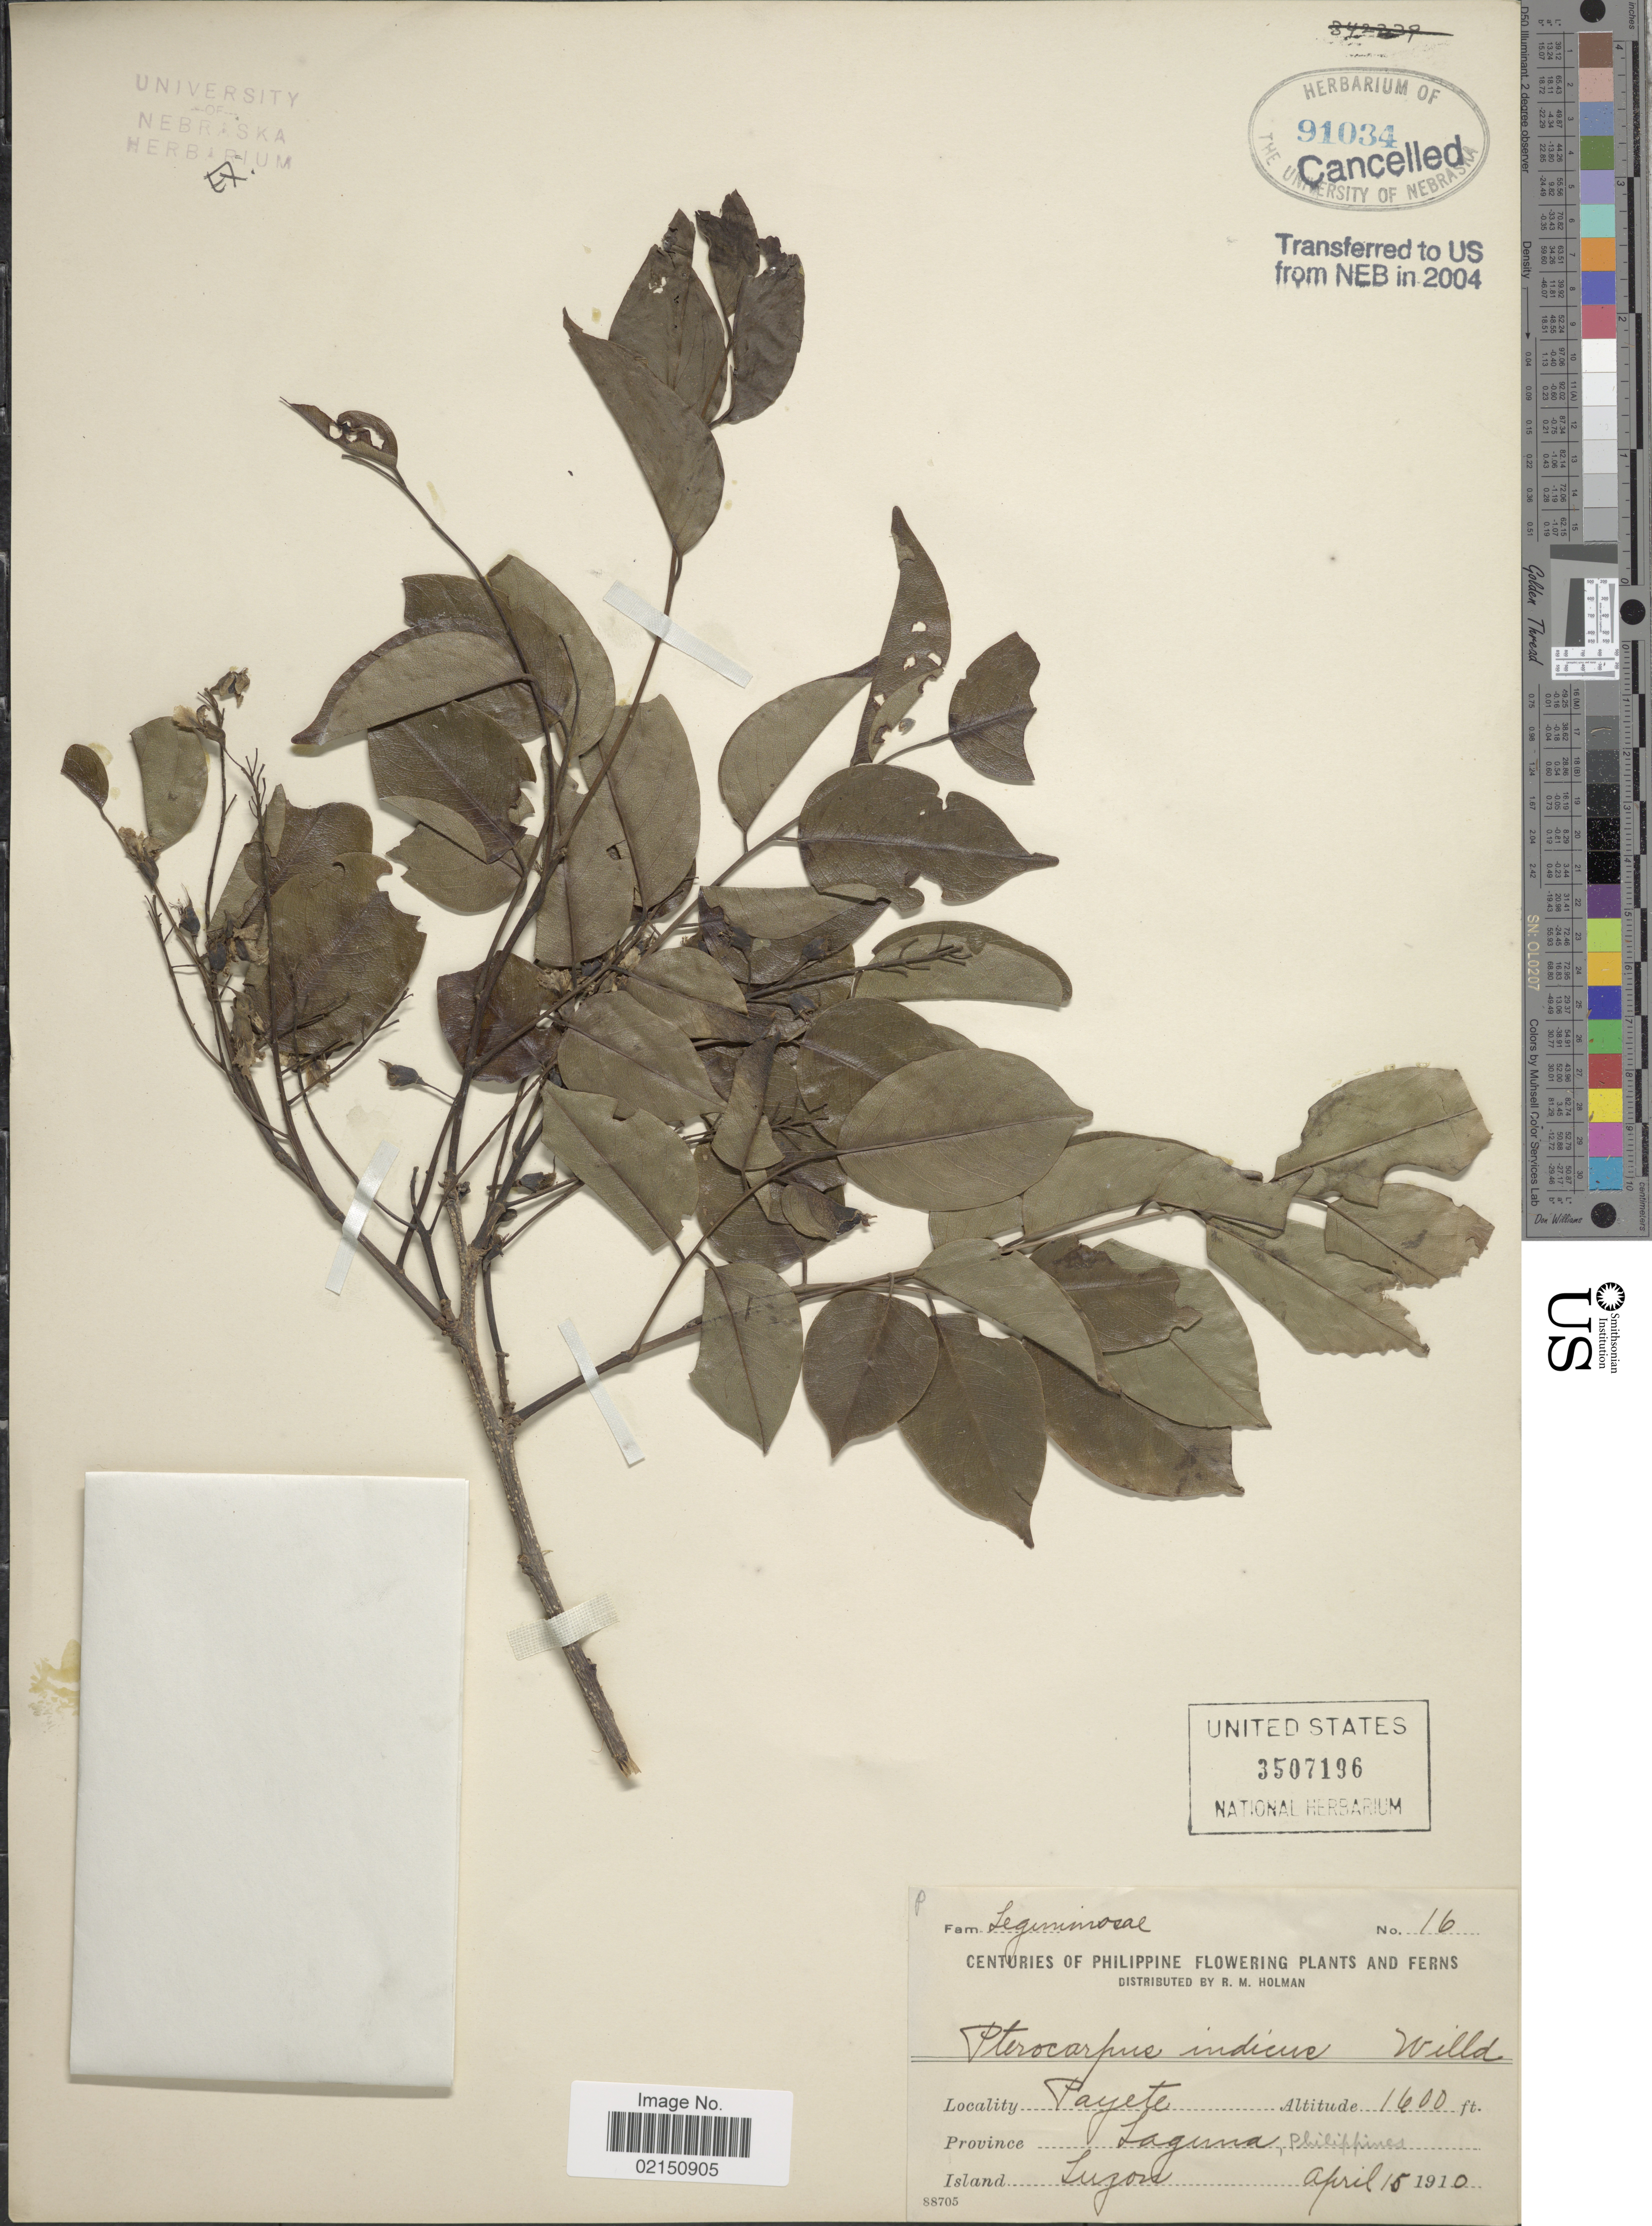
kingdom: Plantae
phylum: Tracheophyta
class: Magnoliopsida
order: Fabales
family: Fabaceae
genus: Pterocarpus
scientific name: Pterocarpus indicus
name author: Willd.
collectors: R. Holman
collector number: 16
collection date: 1910-04-15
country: Philippines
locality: Centuries of Philippine Flowering and Ferns, Payete, Province Laguna, Island Luzon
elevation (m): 488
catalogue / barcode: US 3507196